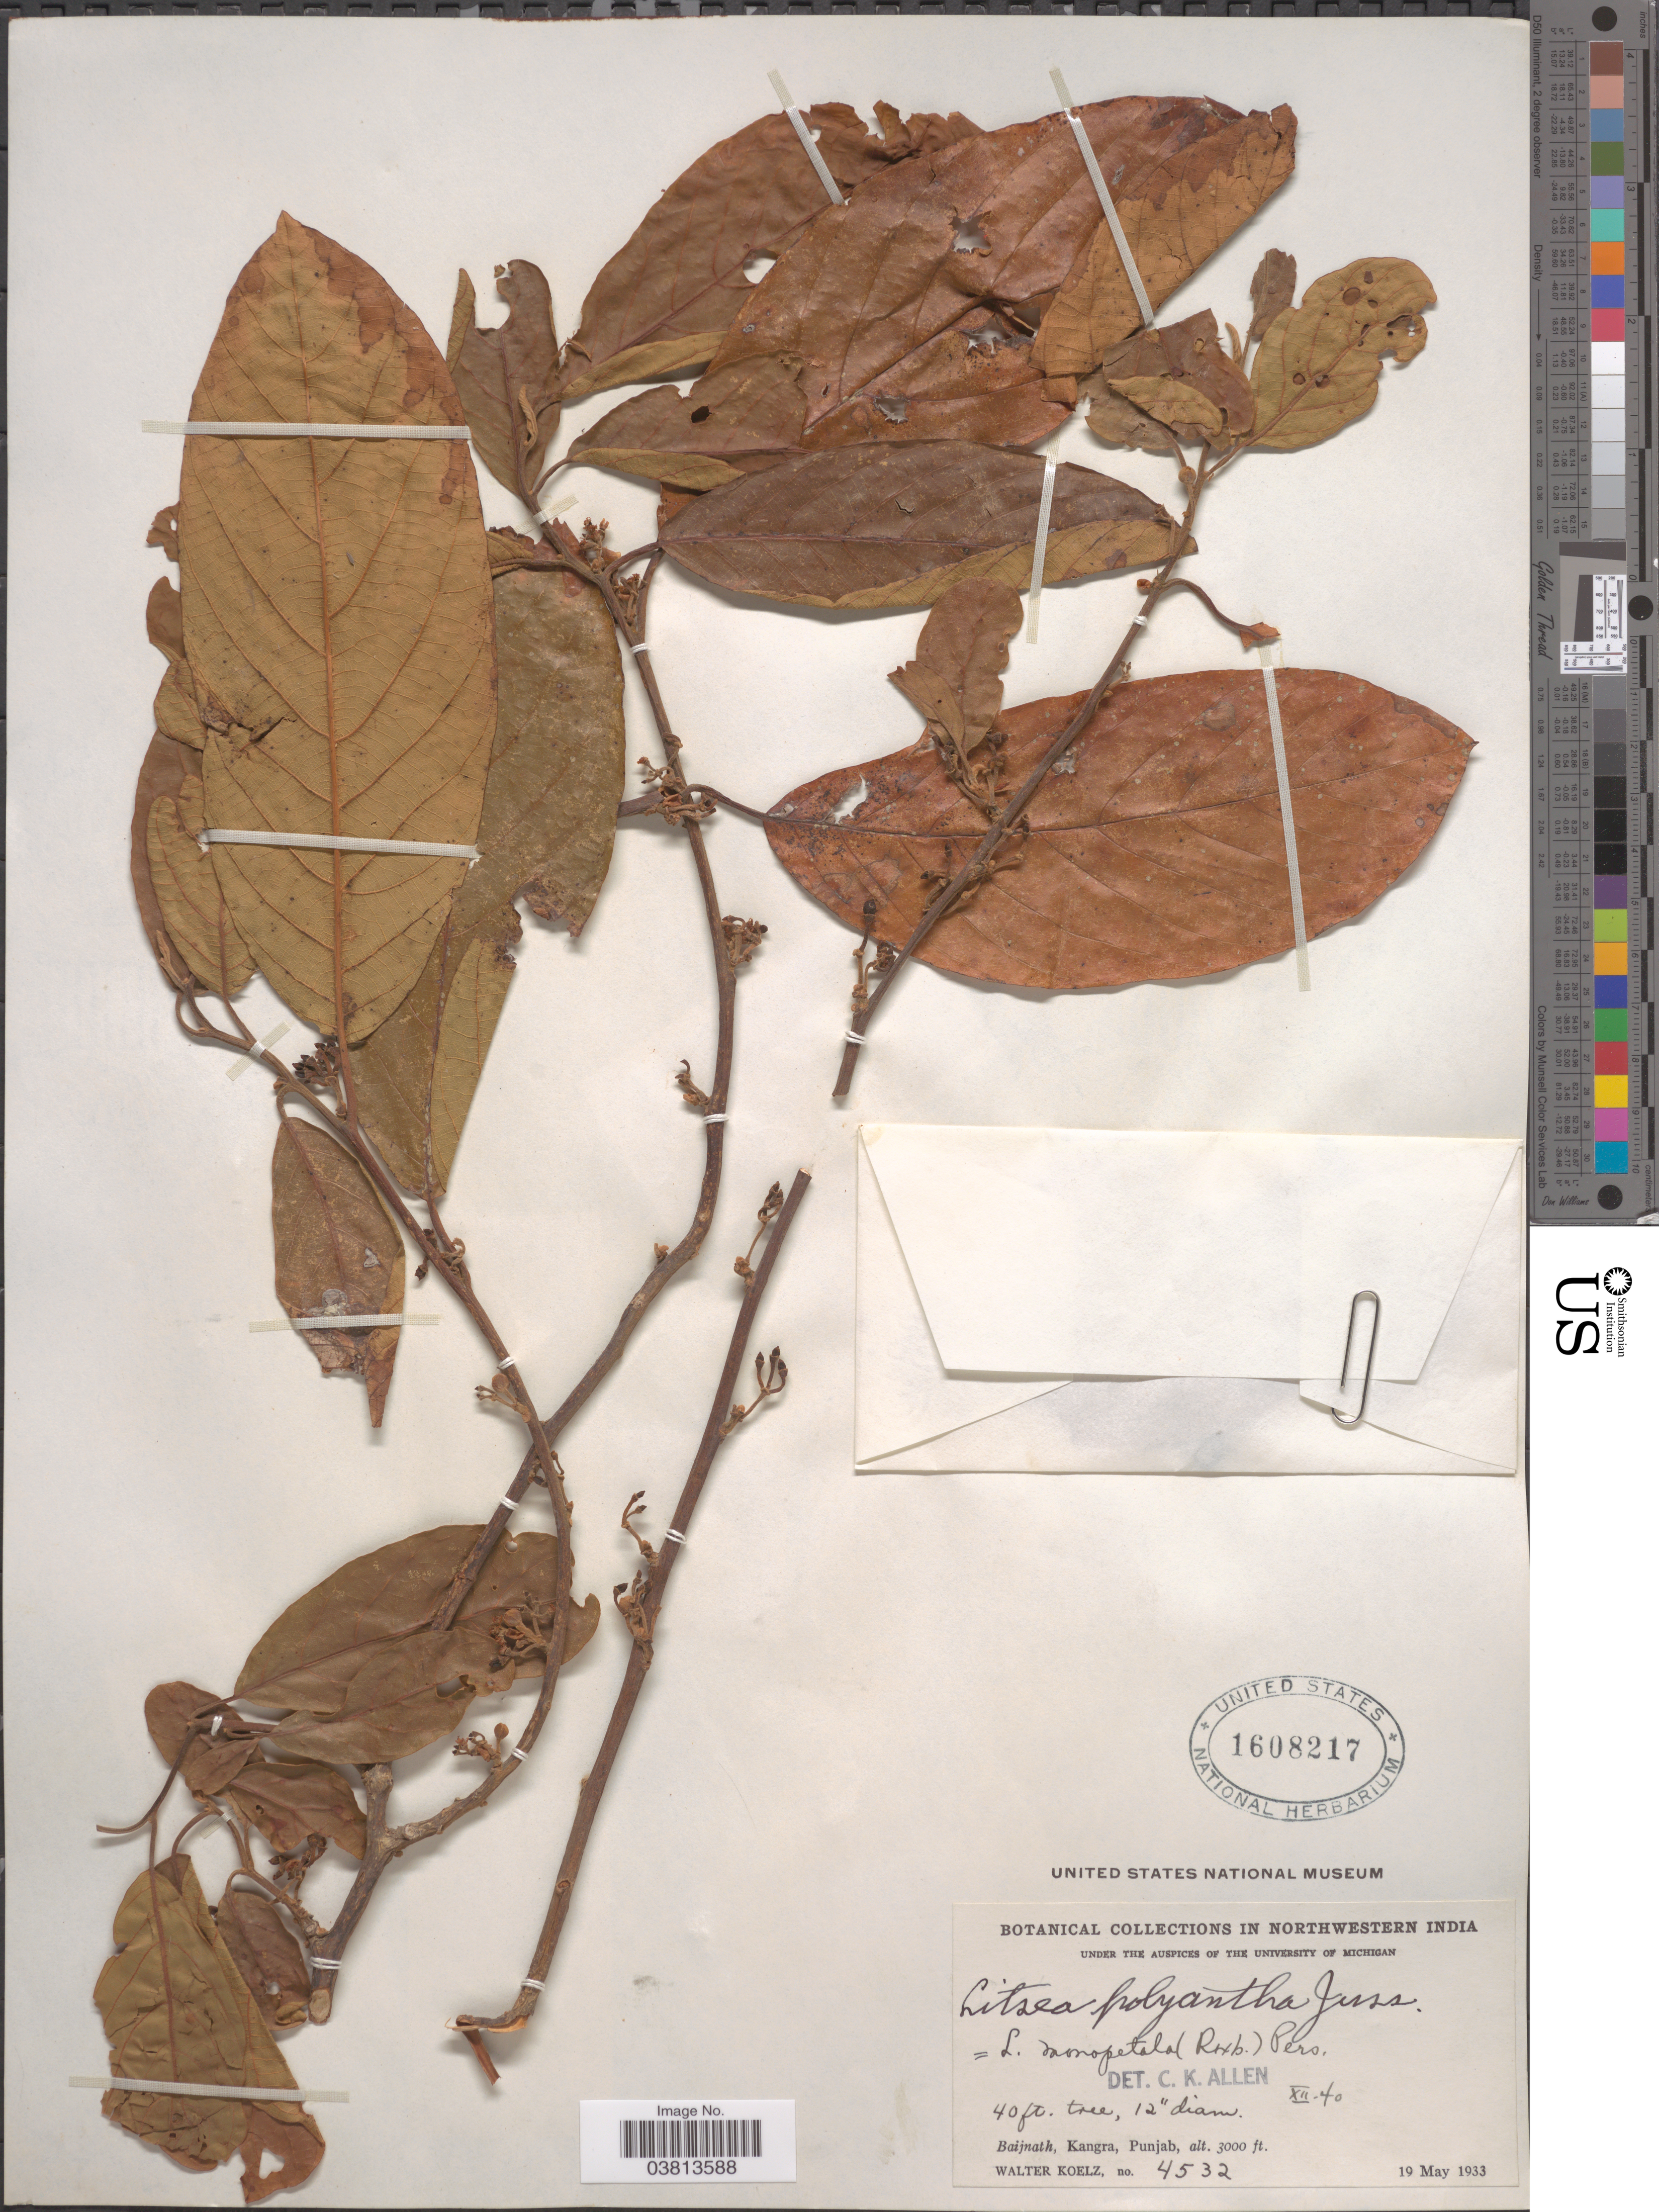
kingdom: Plantae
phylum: Tracheophyta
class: Magnoliopsida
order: Laurales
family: Lauraceae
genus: Litsea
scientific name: Litsea monopetala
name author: (Roxb.) Pers.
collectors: W. N. Koelz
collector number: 4532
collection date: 1933-05-19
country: India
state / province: Punjab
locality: Northwestern India. Baijnath, Kangra.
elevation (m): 914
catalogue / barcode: US 1608217